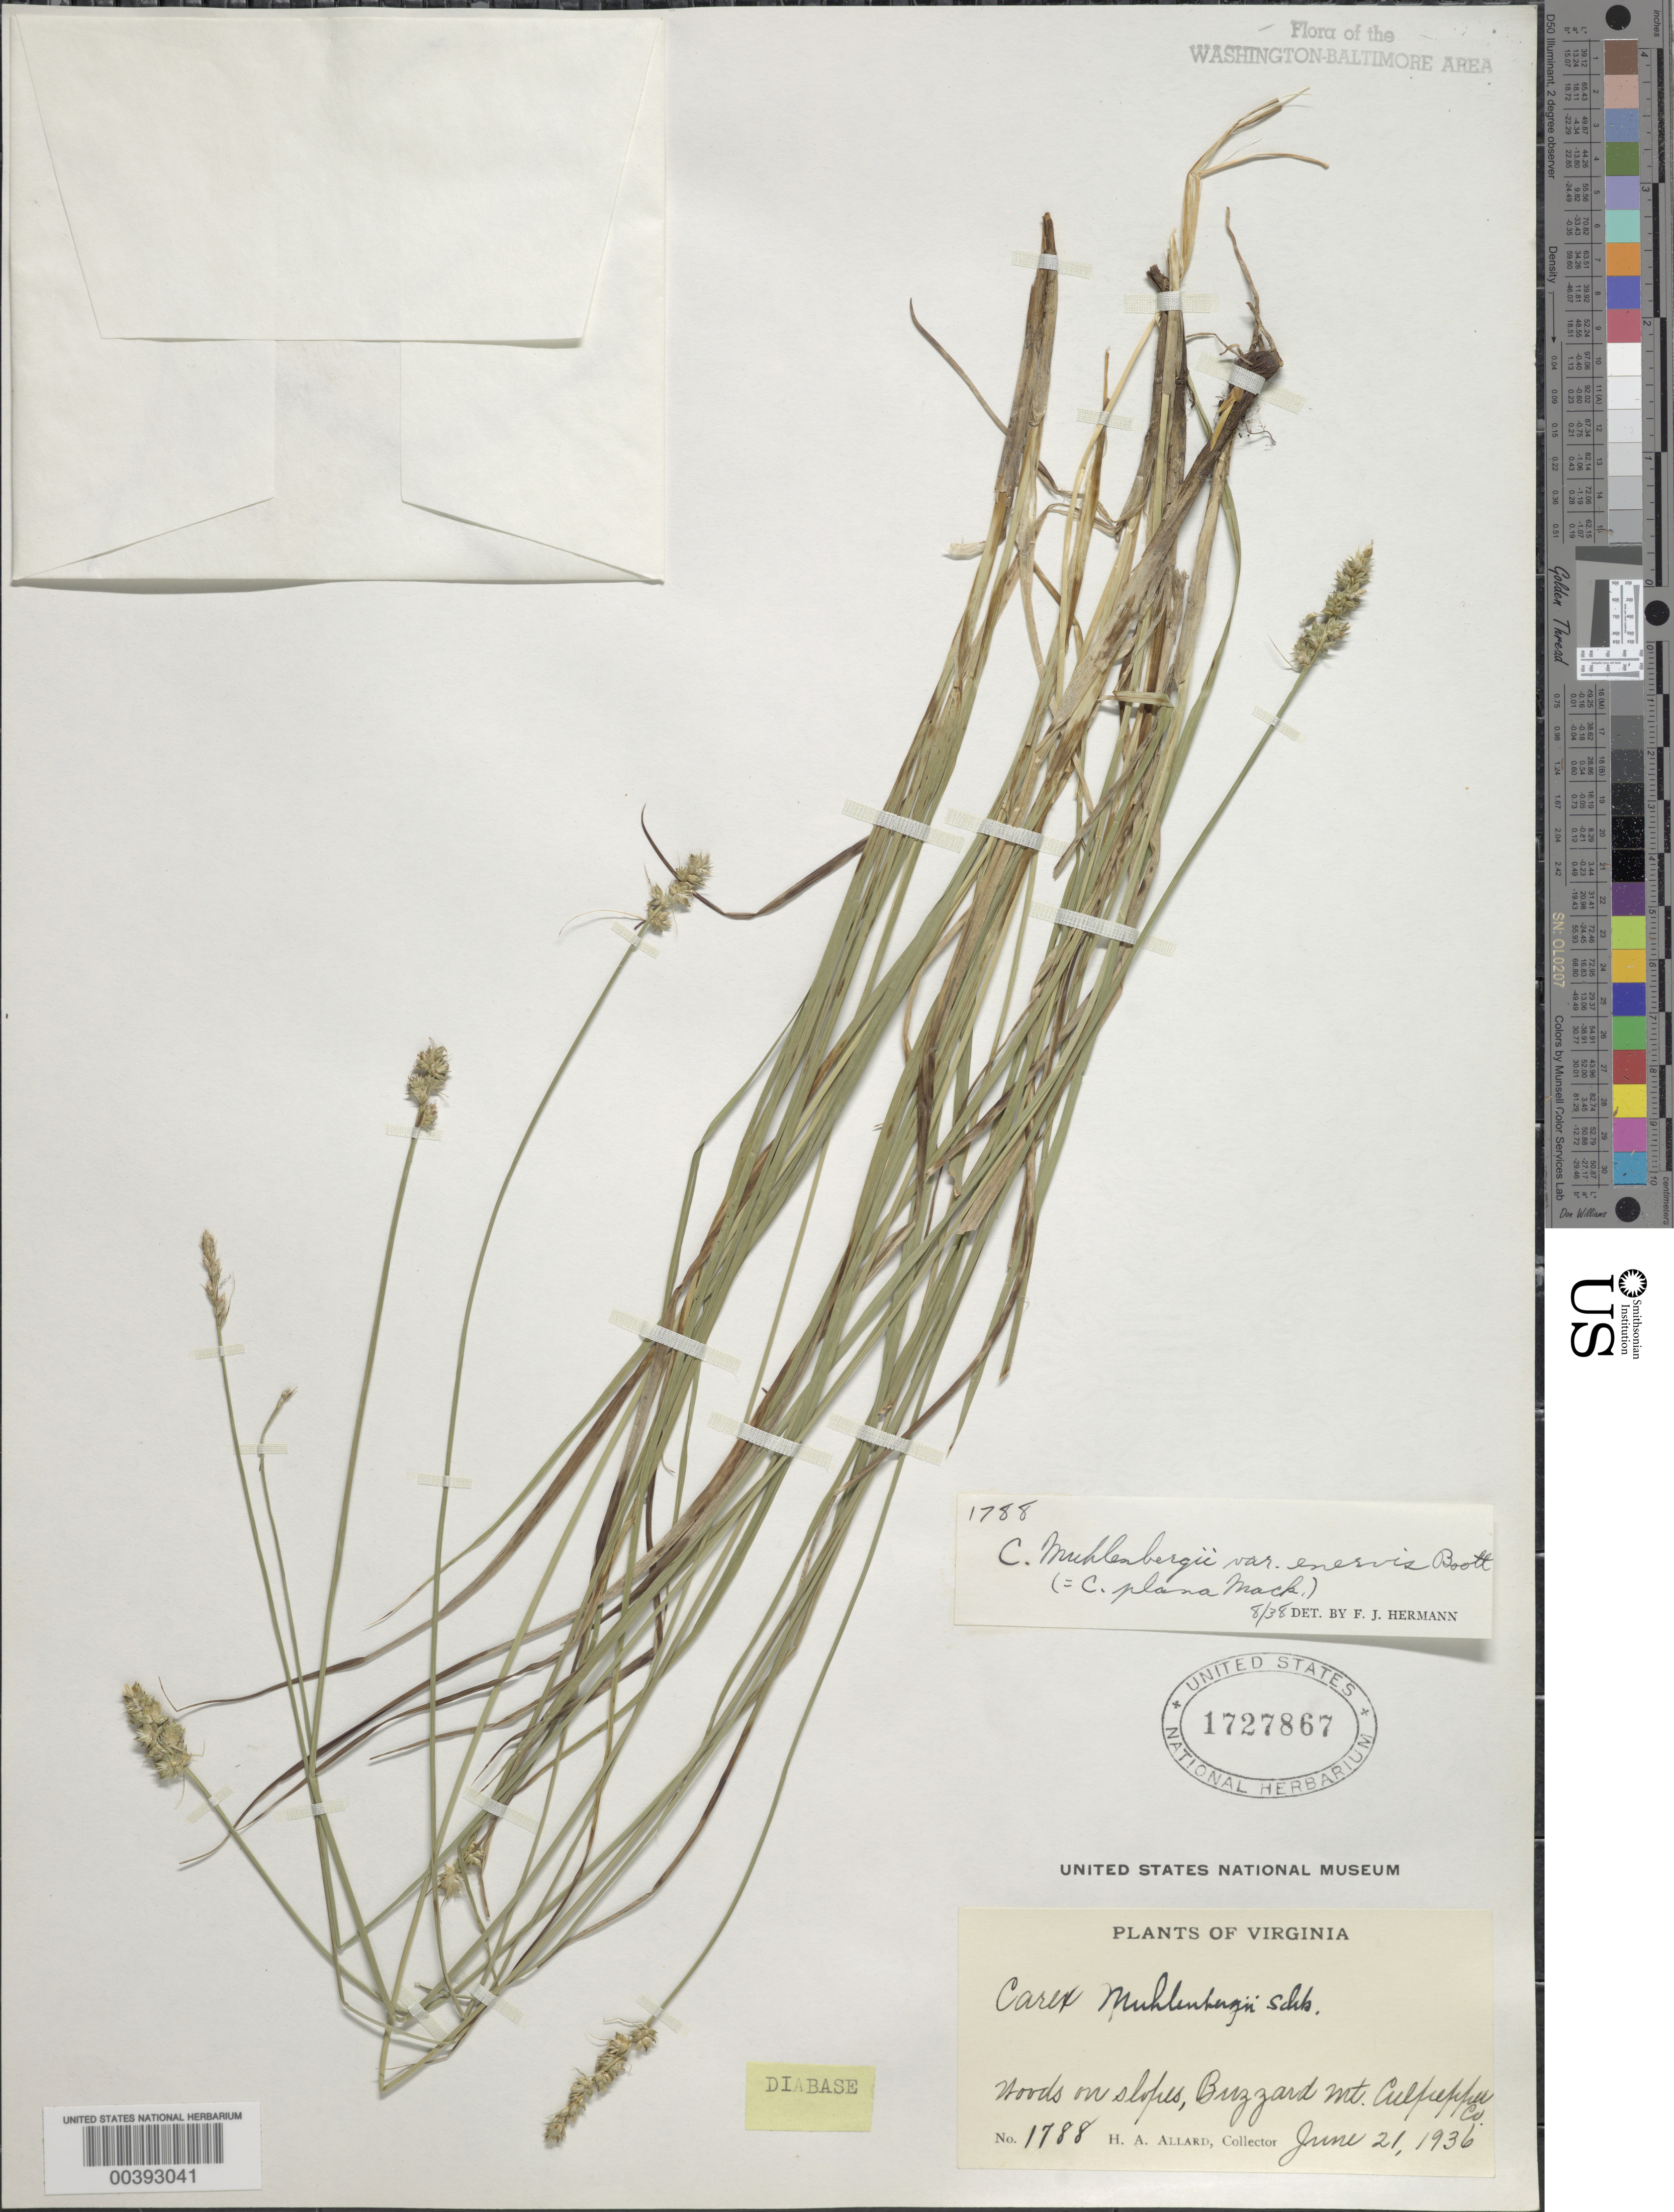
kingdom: Plantae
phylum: Tracheophyta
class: Liliopsida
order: Poales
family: Cyperaceae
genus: Carex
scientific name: Carex muehlenbergii var. enervis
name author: Boott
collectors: H. A. Allard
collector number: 1788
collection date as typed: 21 Jun 1936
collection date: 1936-06-21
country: United States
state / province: Virginia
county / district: Culpeper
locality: Buzzard Mountain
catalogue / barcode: US 1727867